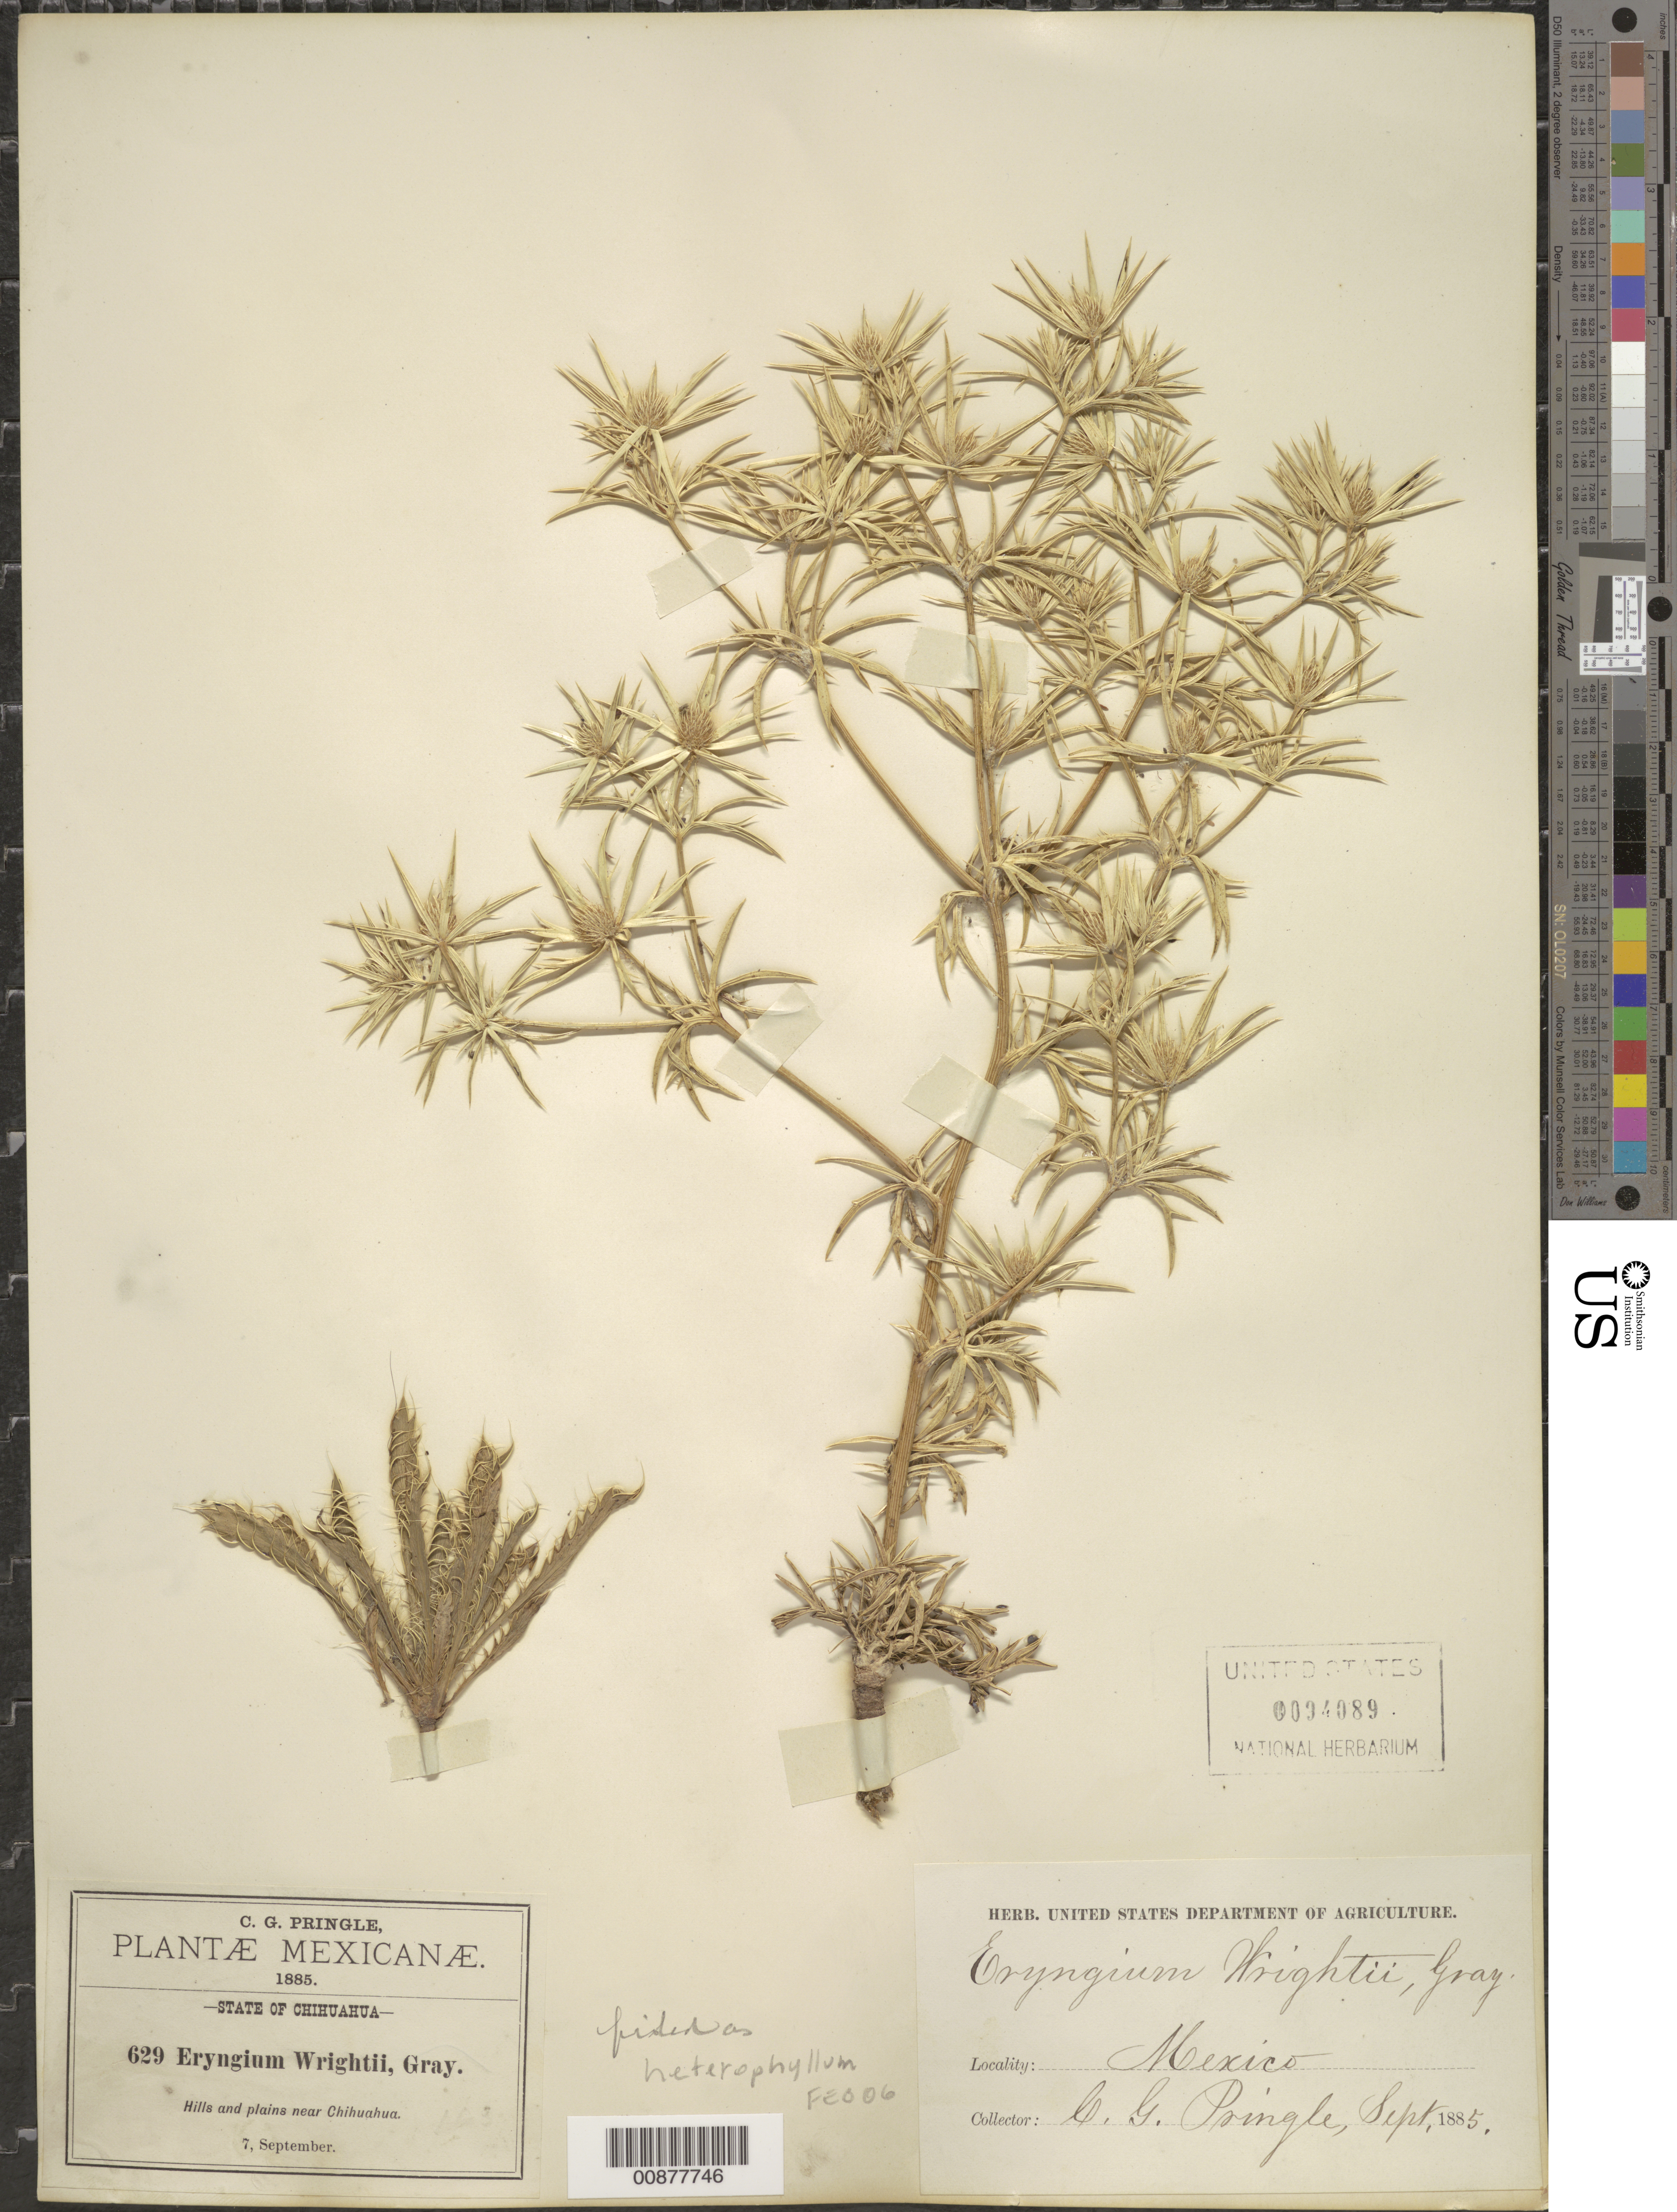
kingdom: Plantae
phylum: Tracheophyta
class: Magnoliopsida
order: Apiales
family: Apiaceae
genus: Eryngium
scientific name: Eryngium heterophyllum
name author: Engelm.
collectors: C. G. Pringle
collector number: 629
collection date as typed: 07 Sep 1885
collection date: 1885-09-07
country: Mexico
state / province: Chihuahua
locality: Near Chihuahua.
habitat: Hills and plains.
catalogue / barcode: US 94089